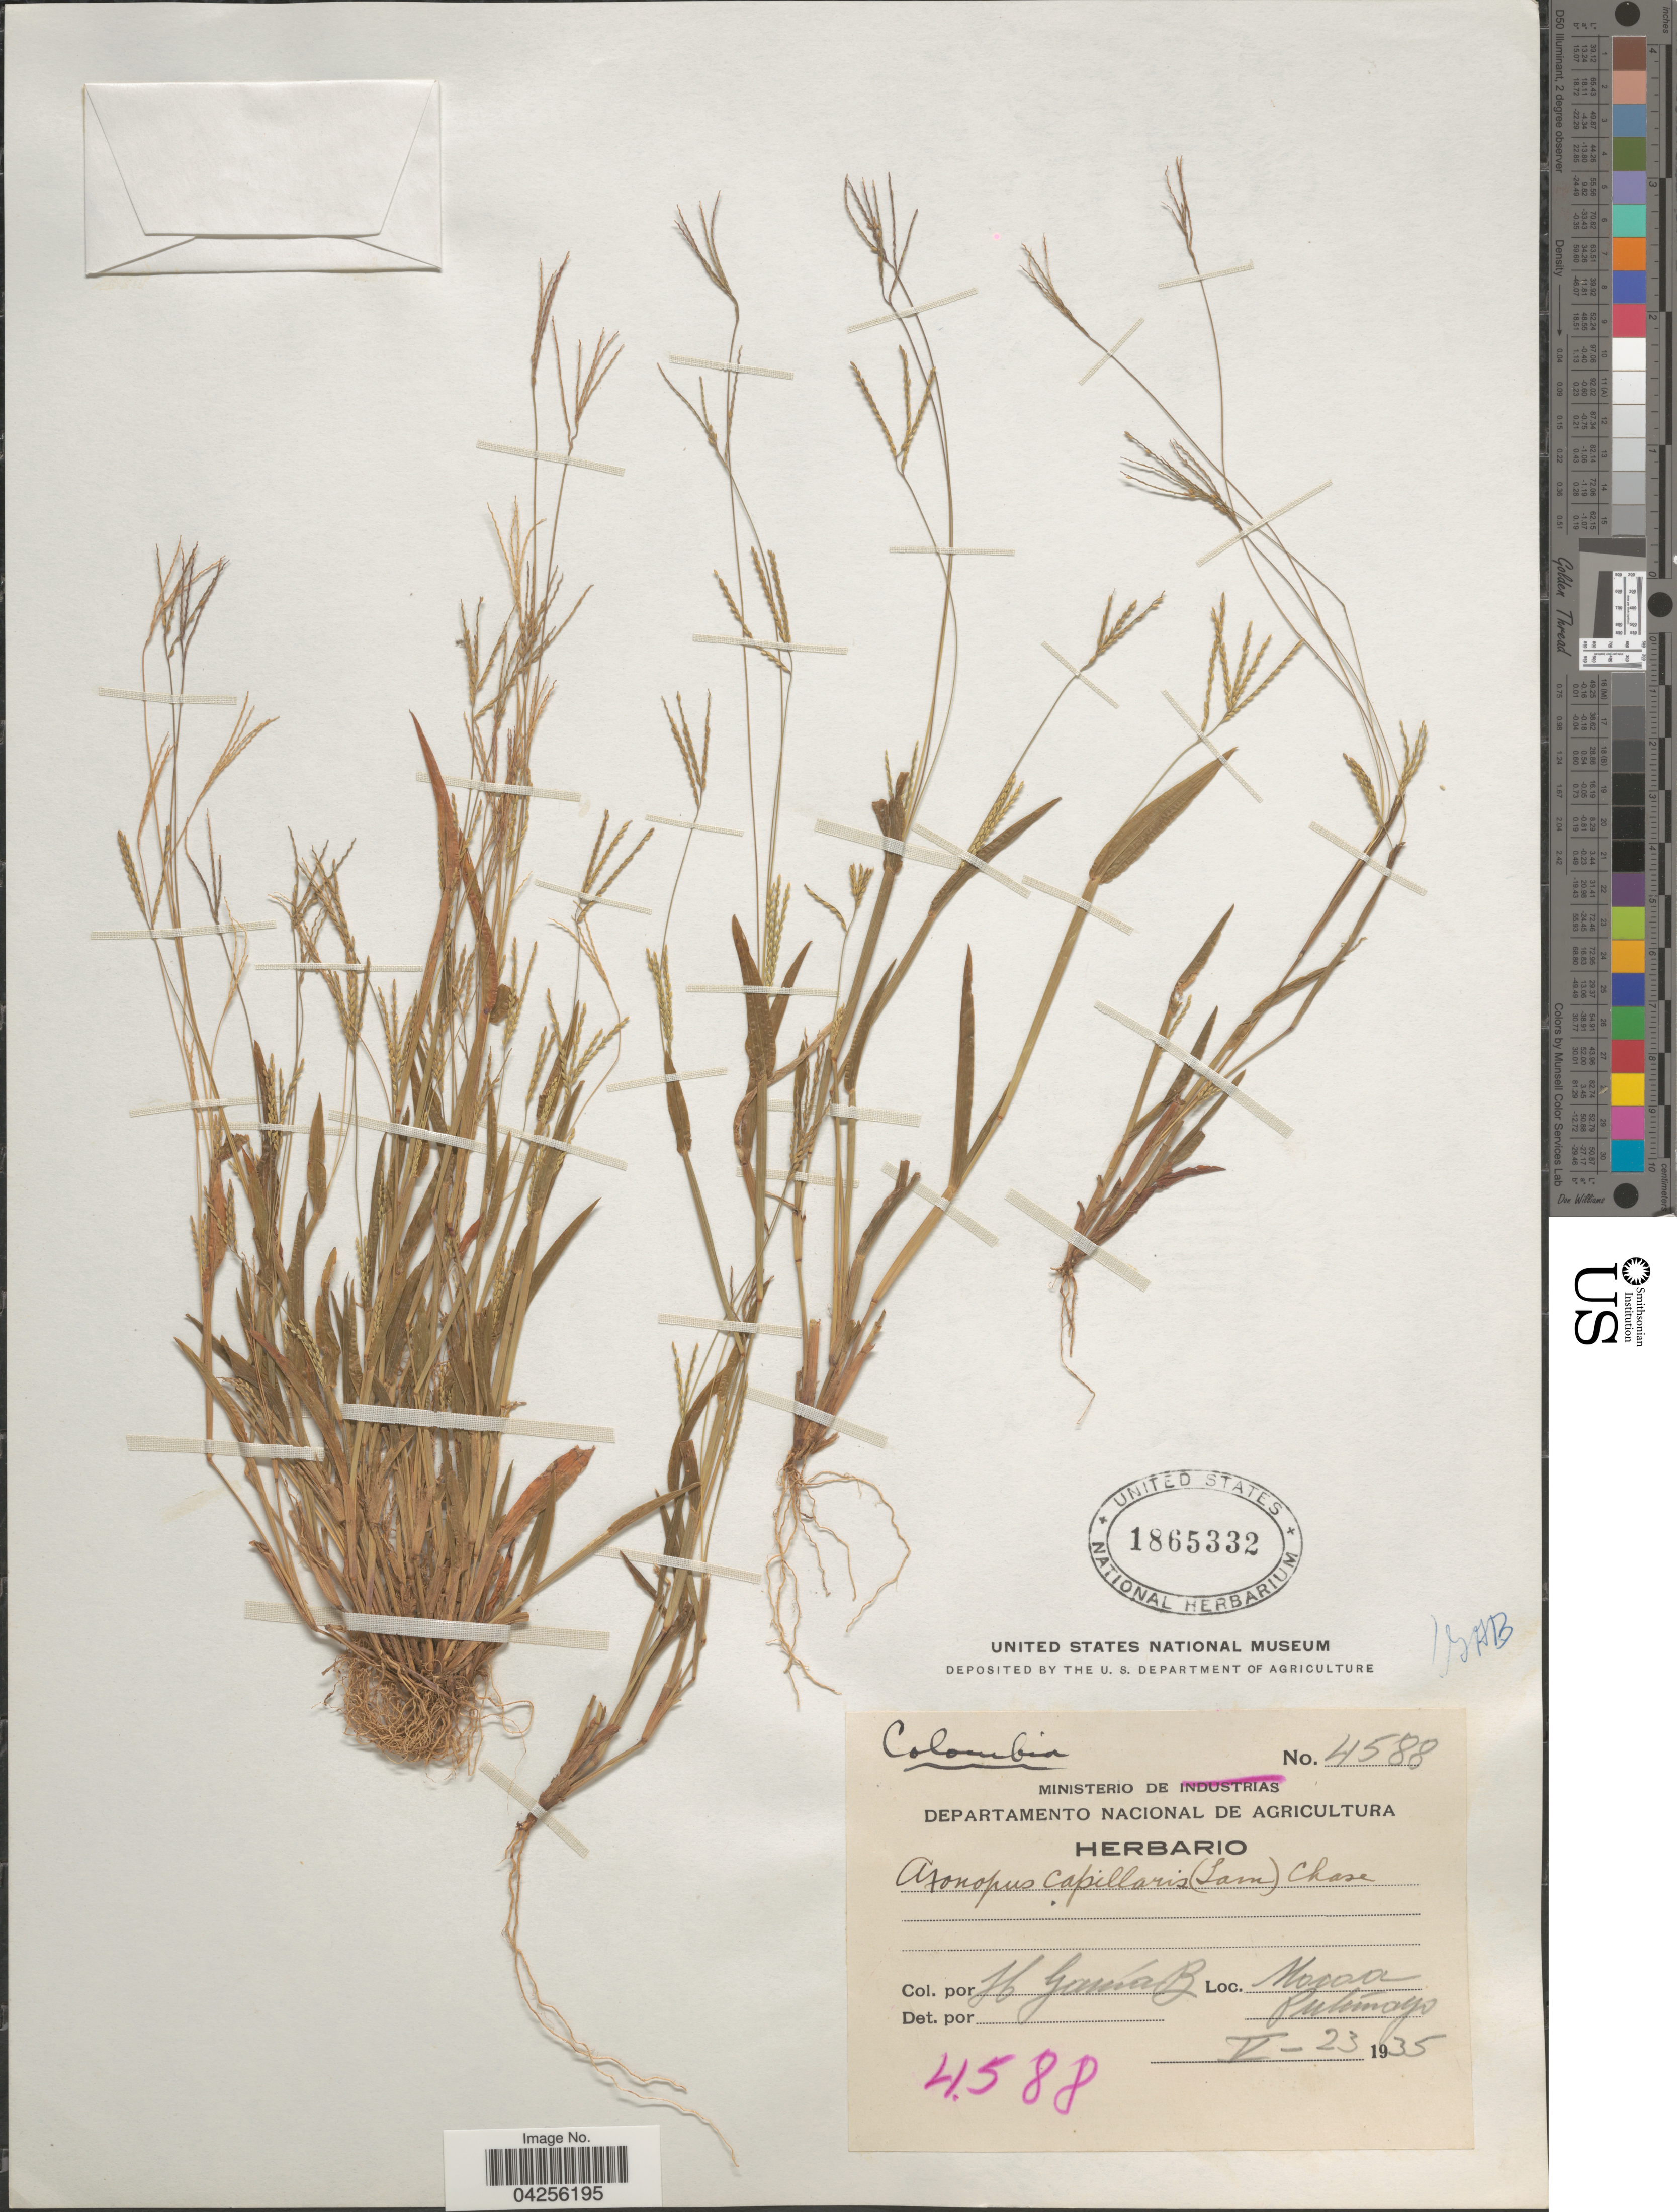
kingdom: Plantae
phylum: Tracheophyta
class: Liliopsida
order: Poales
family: Poaceae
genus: Axonopus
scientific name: Axonopus capillaris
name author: (Lam.) Chase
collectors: H. García B.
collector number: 4588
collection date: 1935-05-23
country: Colombia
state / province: Putumayo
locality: Mocoa.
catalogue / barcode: US 1865332